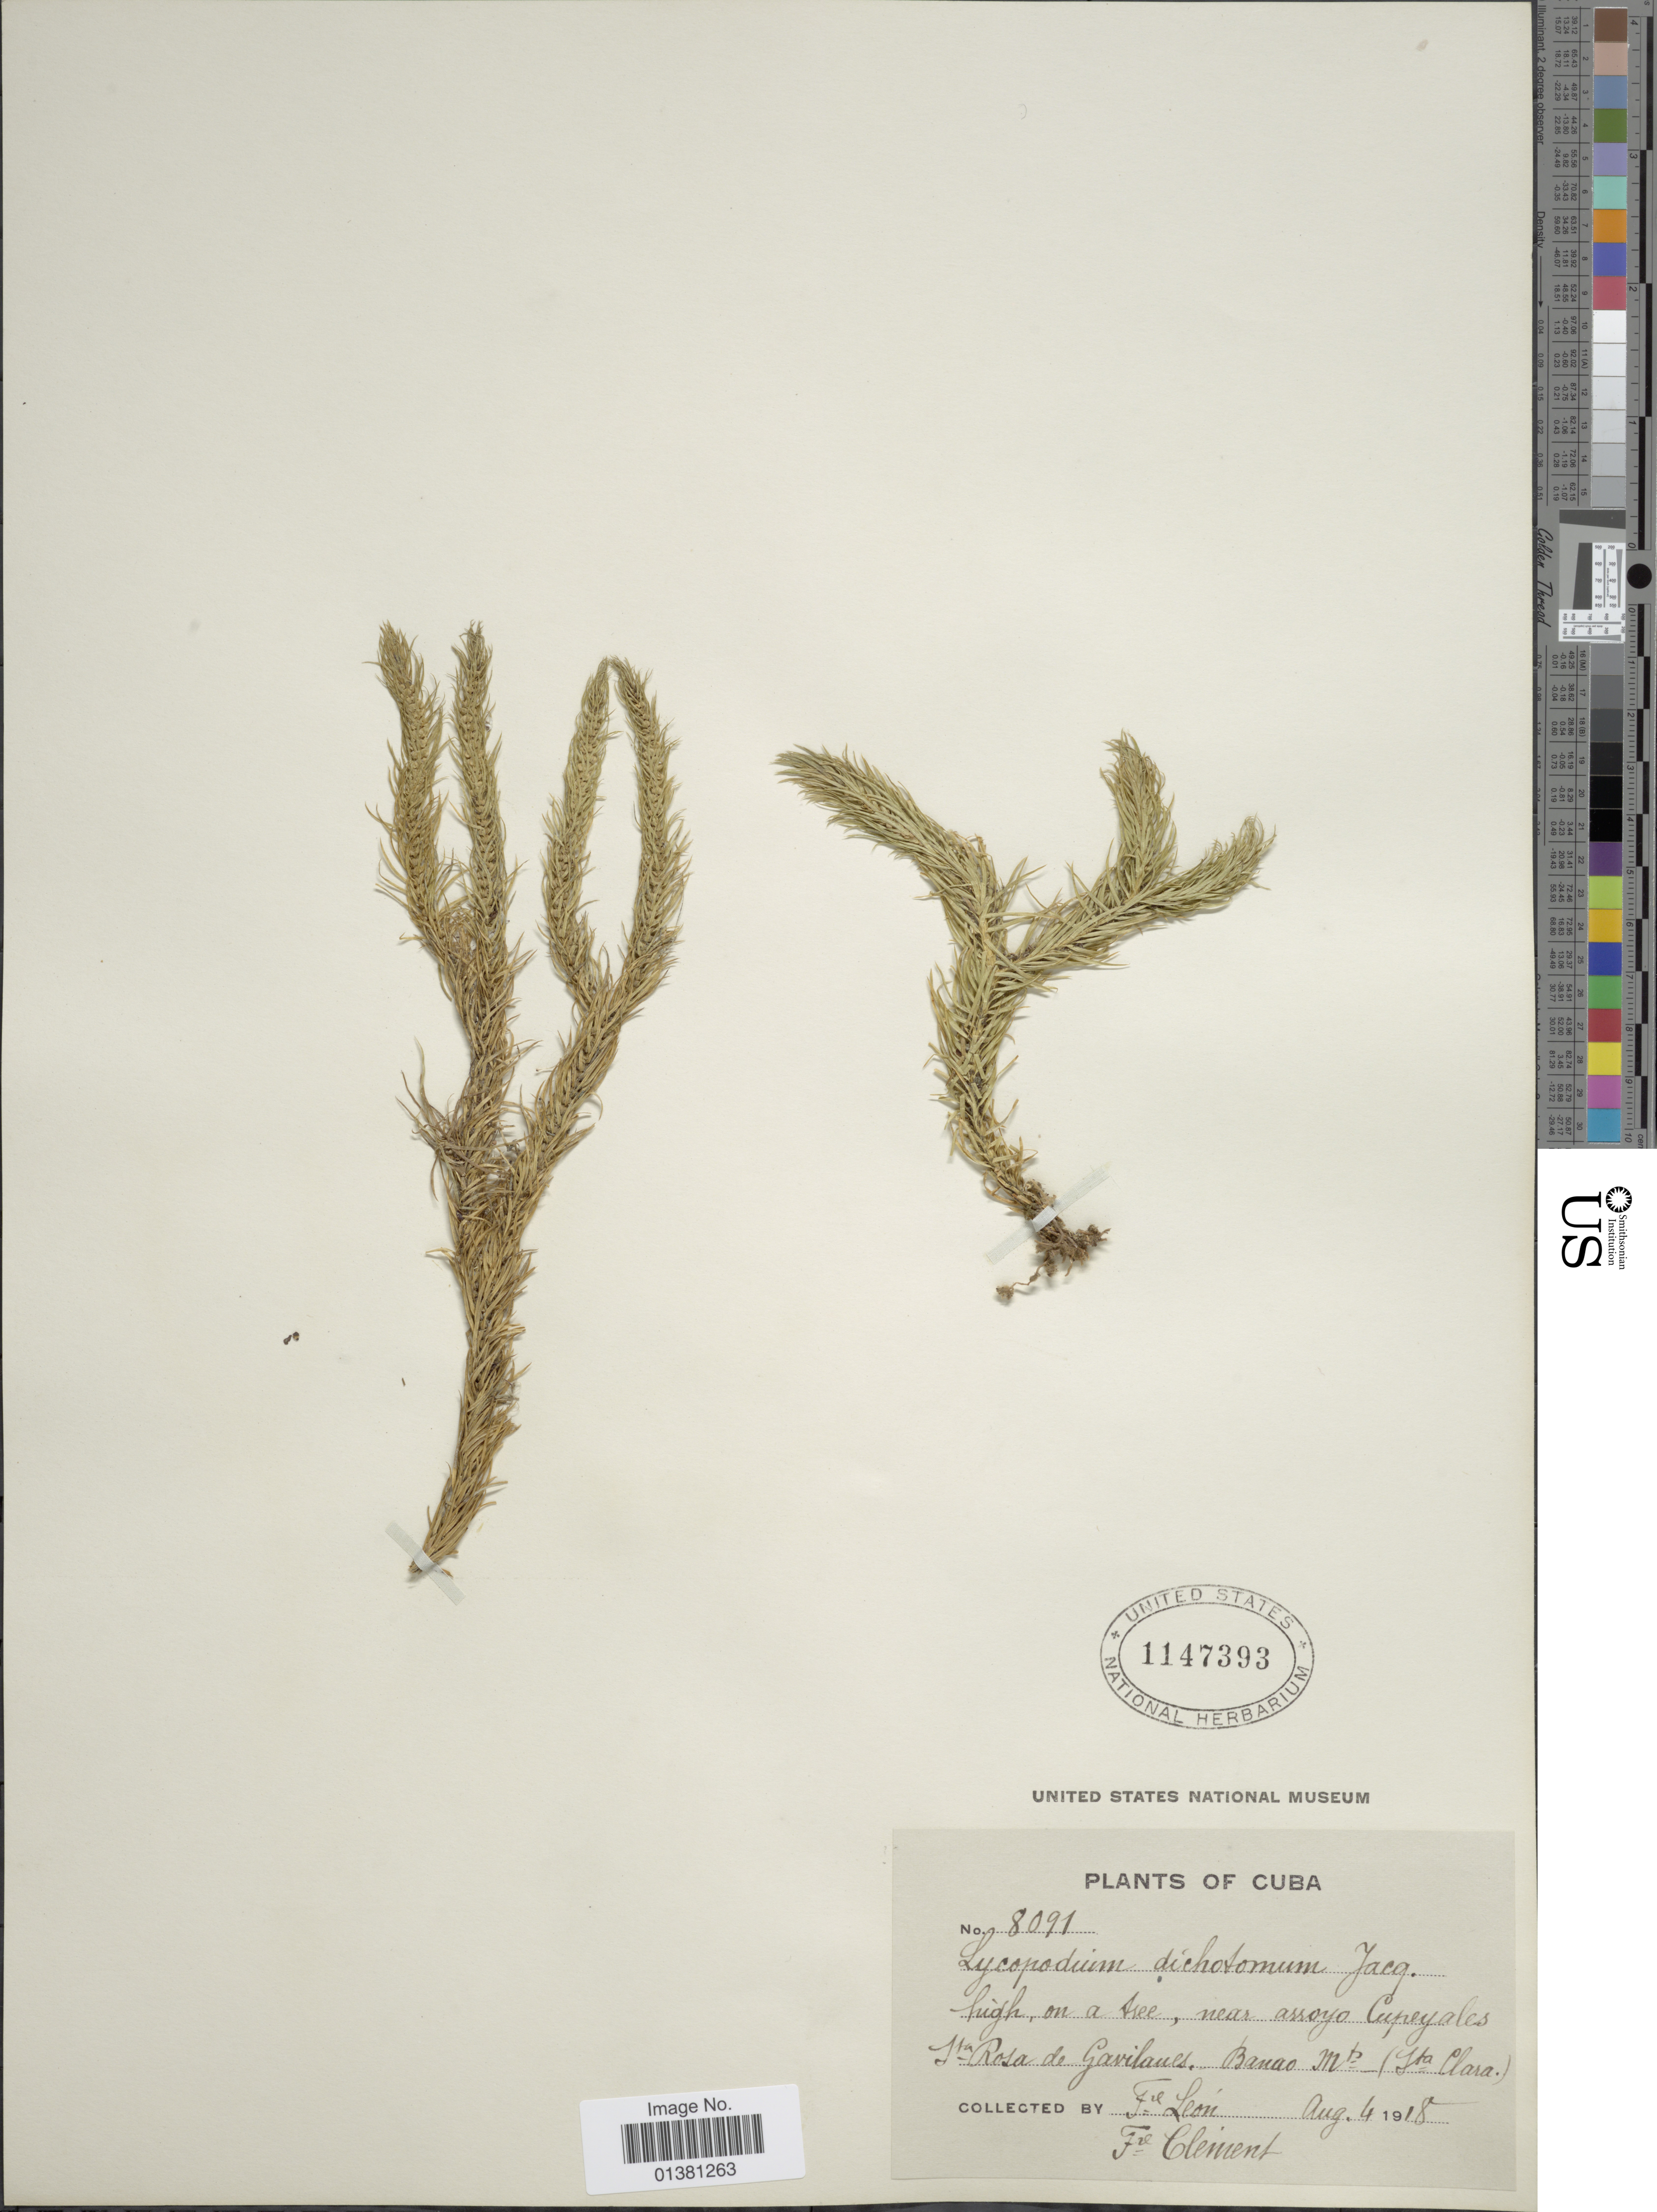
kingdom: Plantae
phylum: Tracheophyta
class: Lycopodiopsida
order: Lycopodiales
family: Lycopodiaceae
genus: Phlegmariurus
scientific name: Phlegmariurus dichotomus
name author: (Jacq.) W.H. Wagner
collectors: F. Leon & B. Clement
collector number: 8091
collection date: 1918-08-04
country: Cuba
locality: Near arroyo Cupeyales, Sta Rosa de Gavilanes, Banao Mts (Sta Clara)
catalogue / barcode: US 1147393